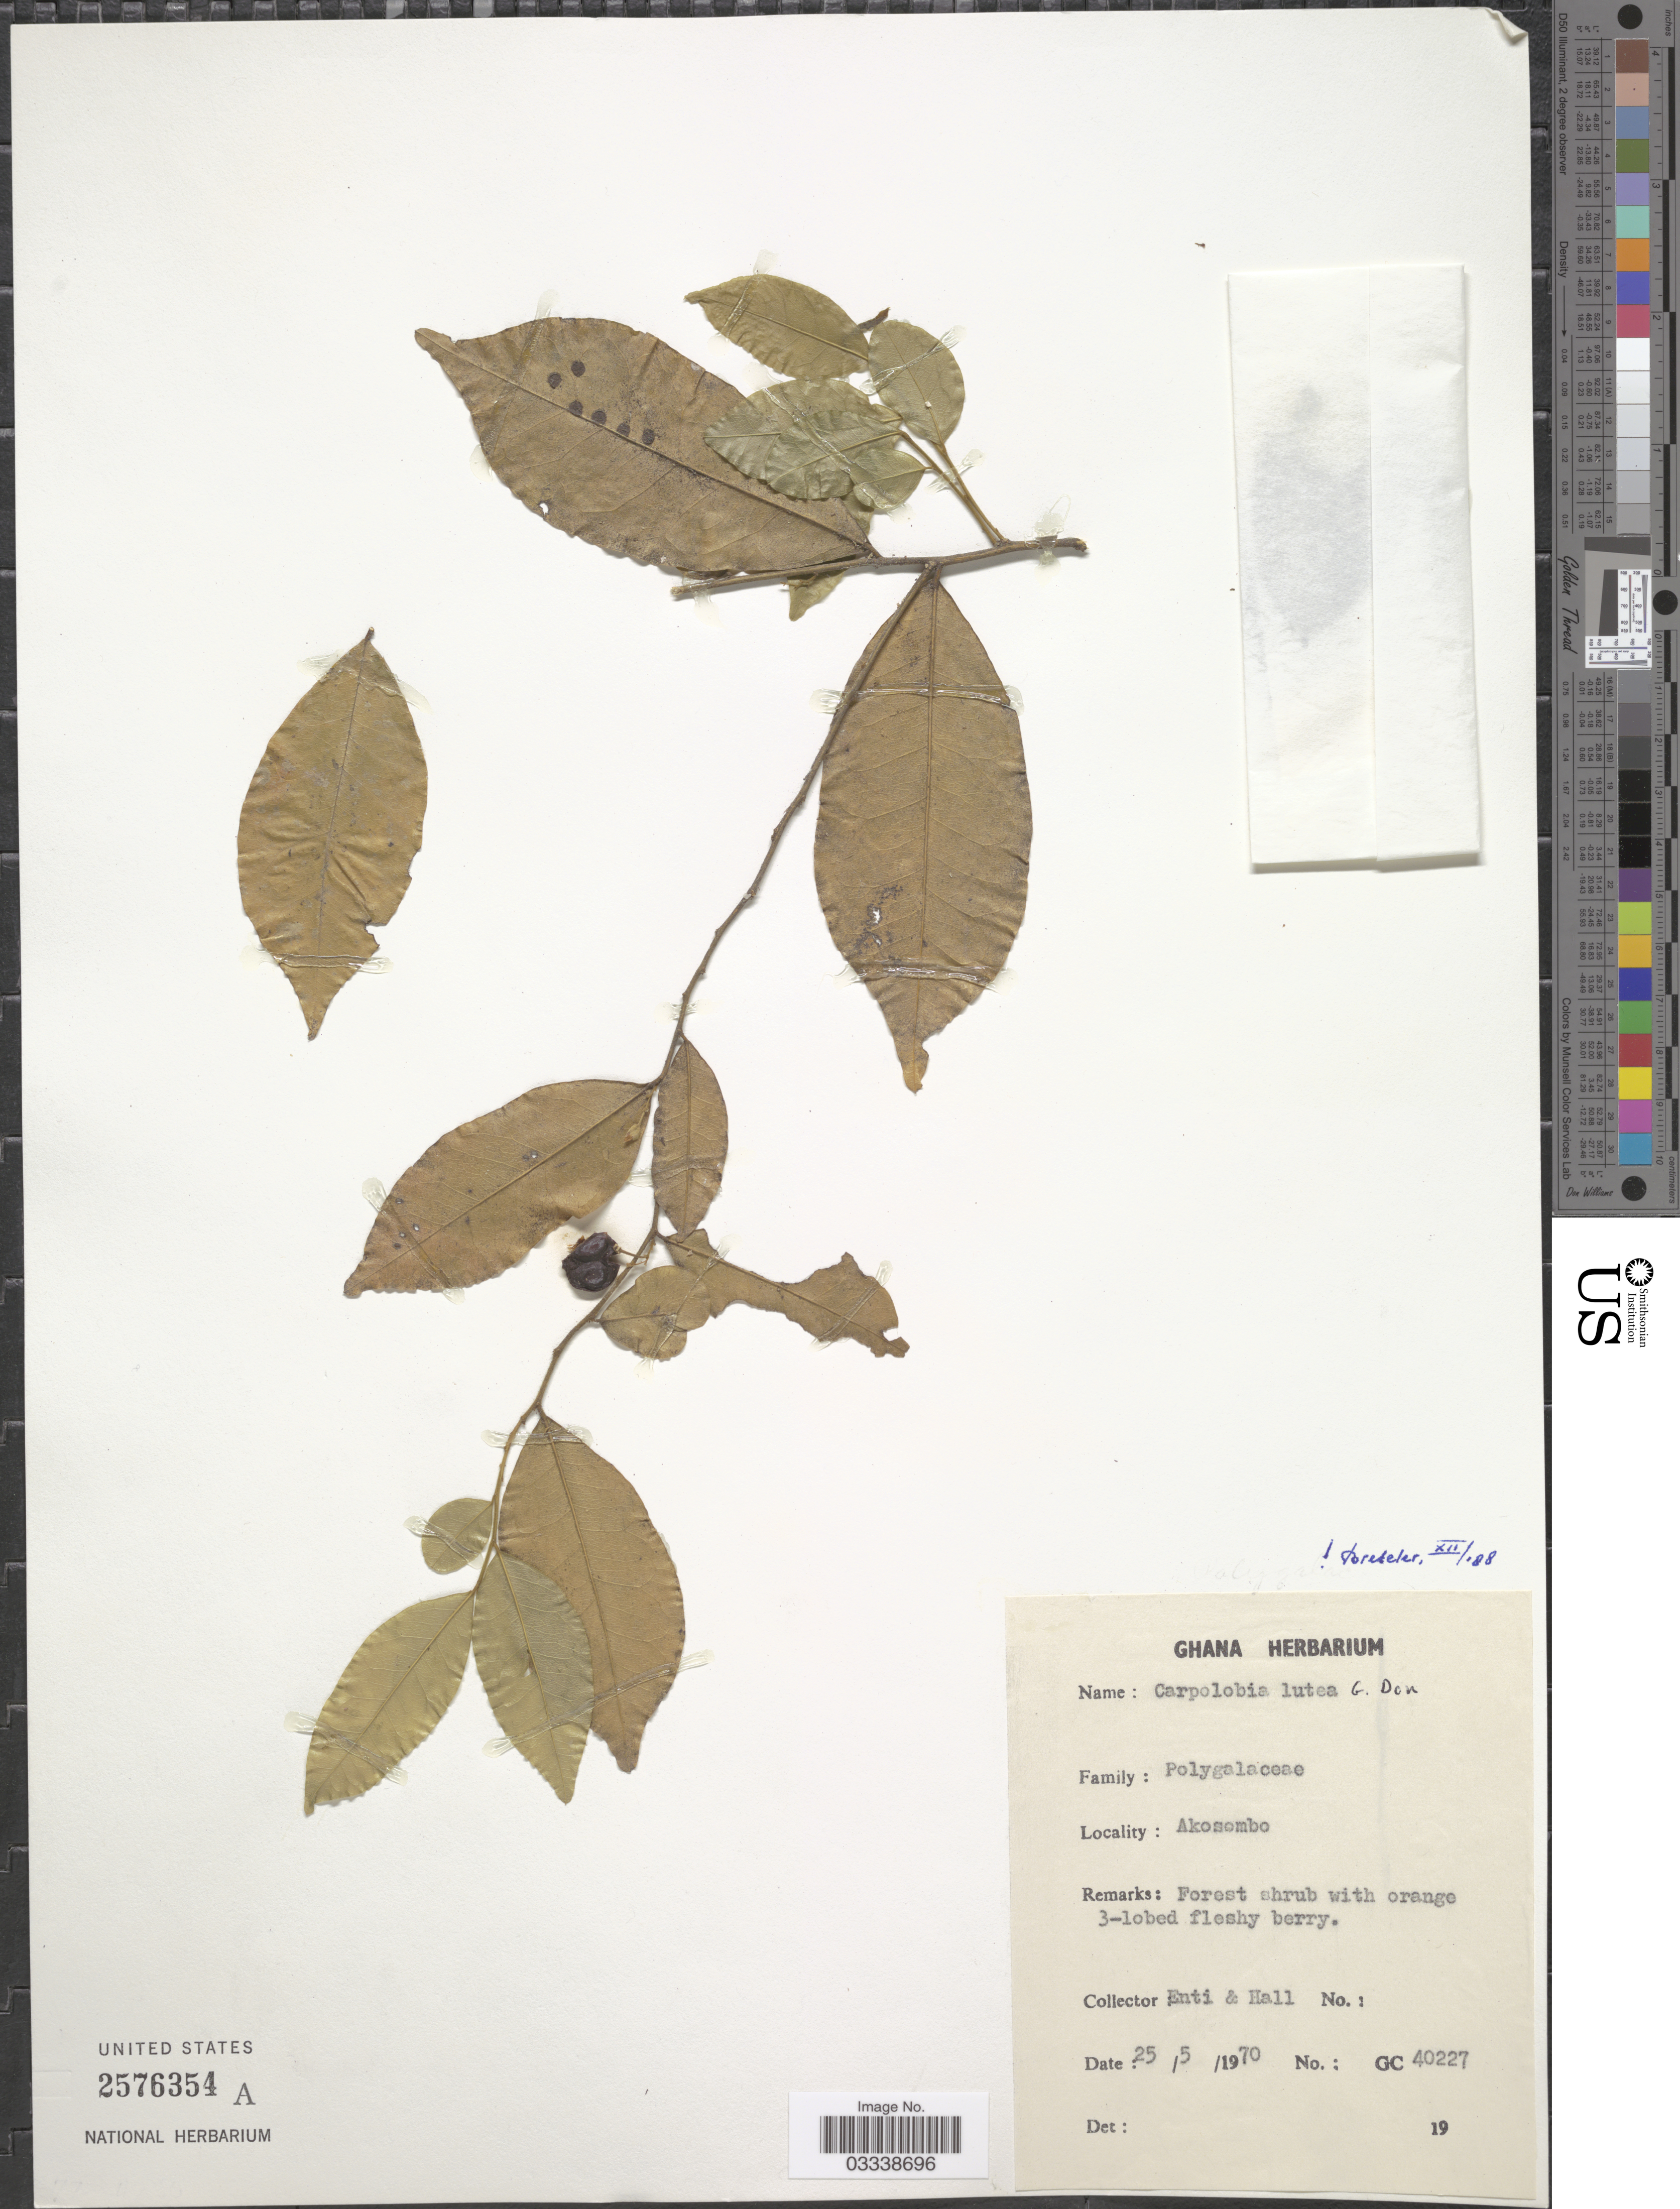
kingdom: Plantae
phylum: Tracheophyta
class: Magnoliopsida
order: Fabales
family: Polygalaceae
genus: Carpolobia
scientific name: Carpolobia lutea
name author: G. Don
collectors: -. Enti & -- Hall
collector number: GC 40227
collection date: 1970-05-25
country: Ghana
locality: Akosombo.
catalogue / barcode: US 2576354A